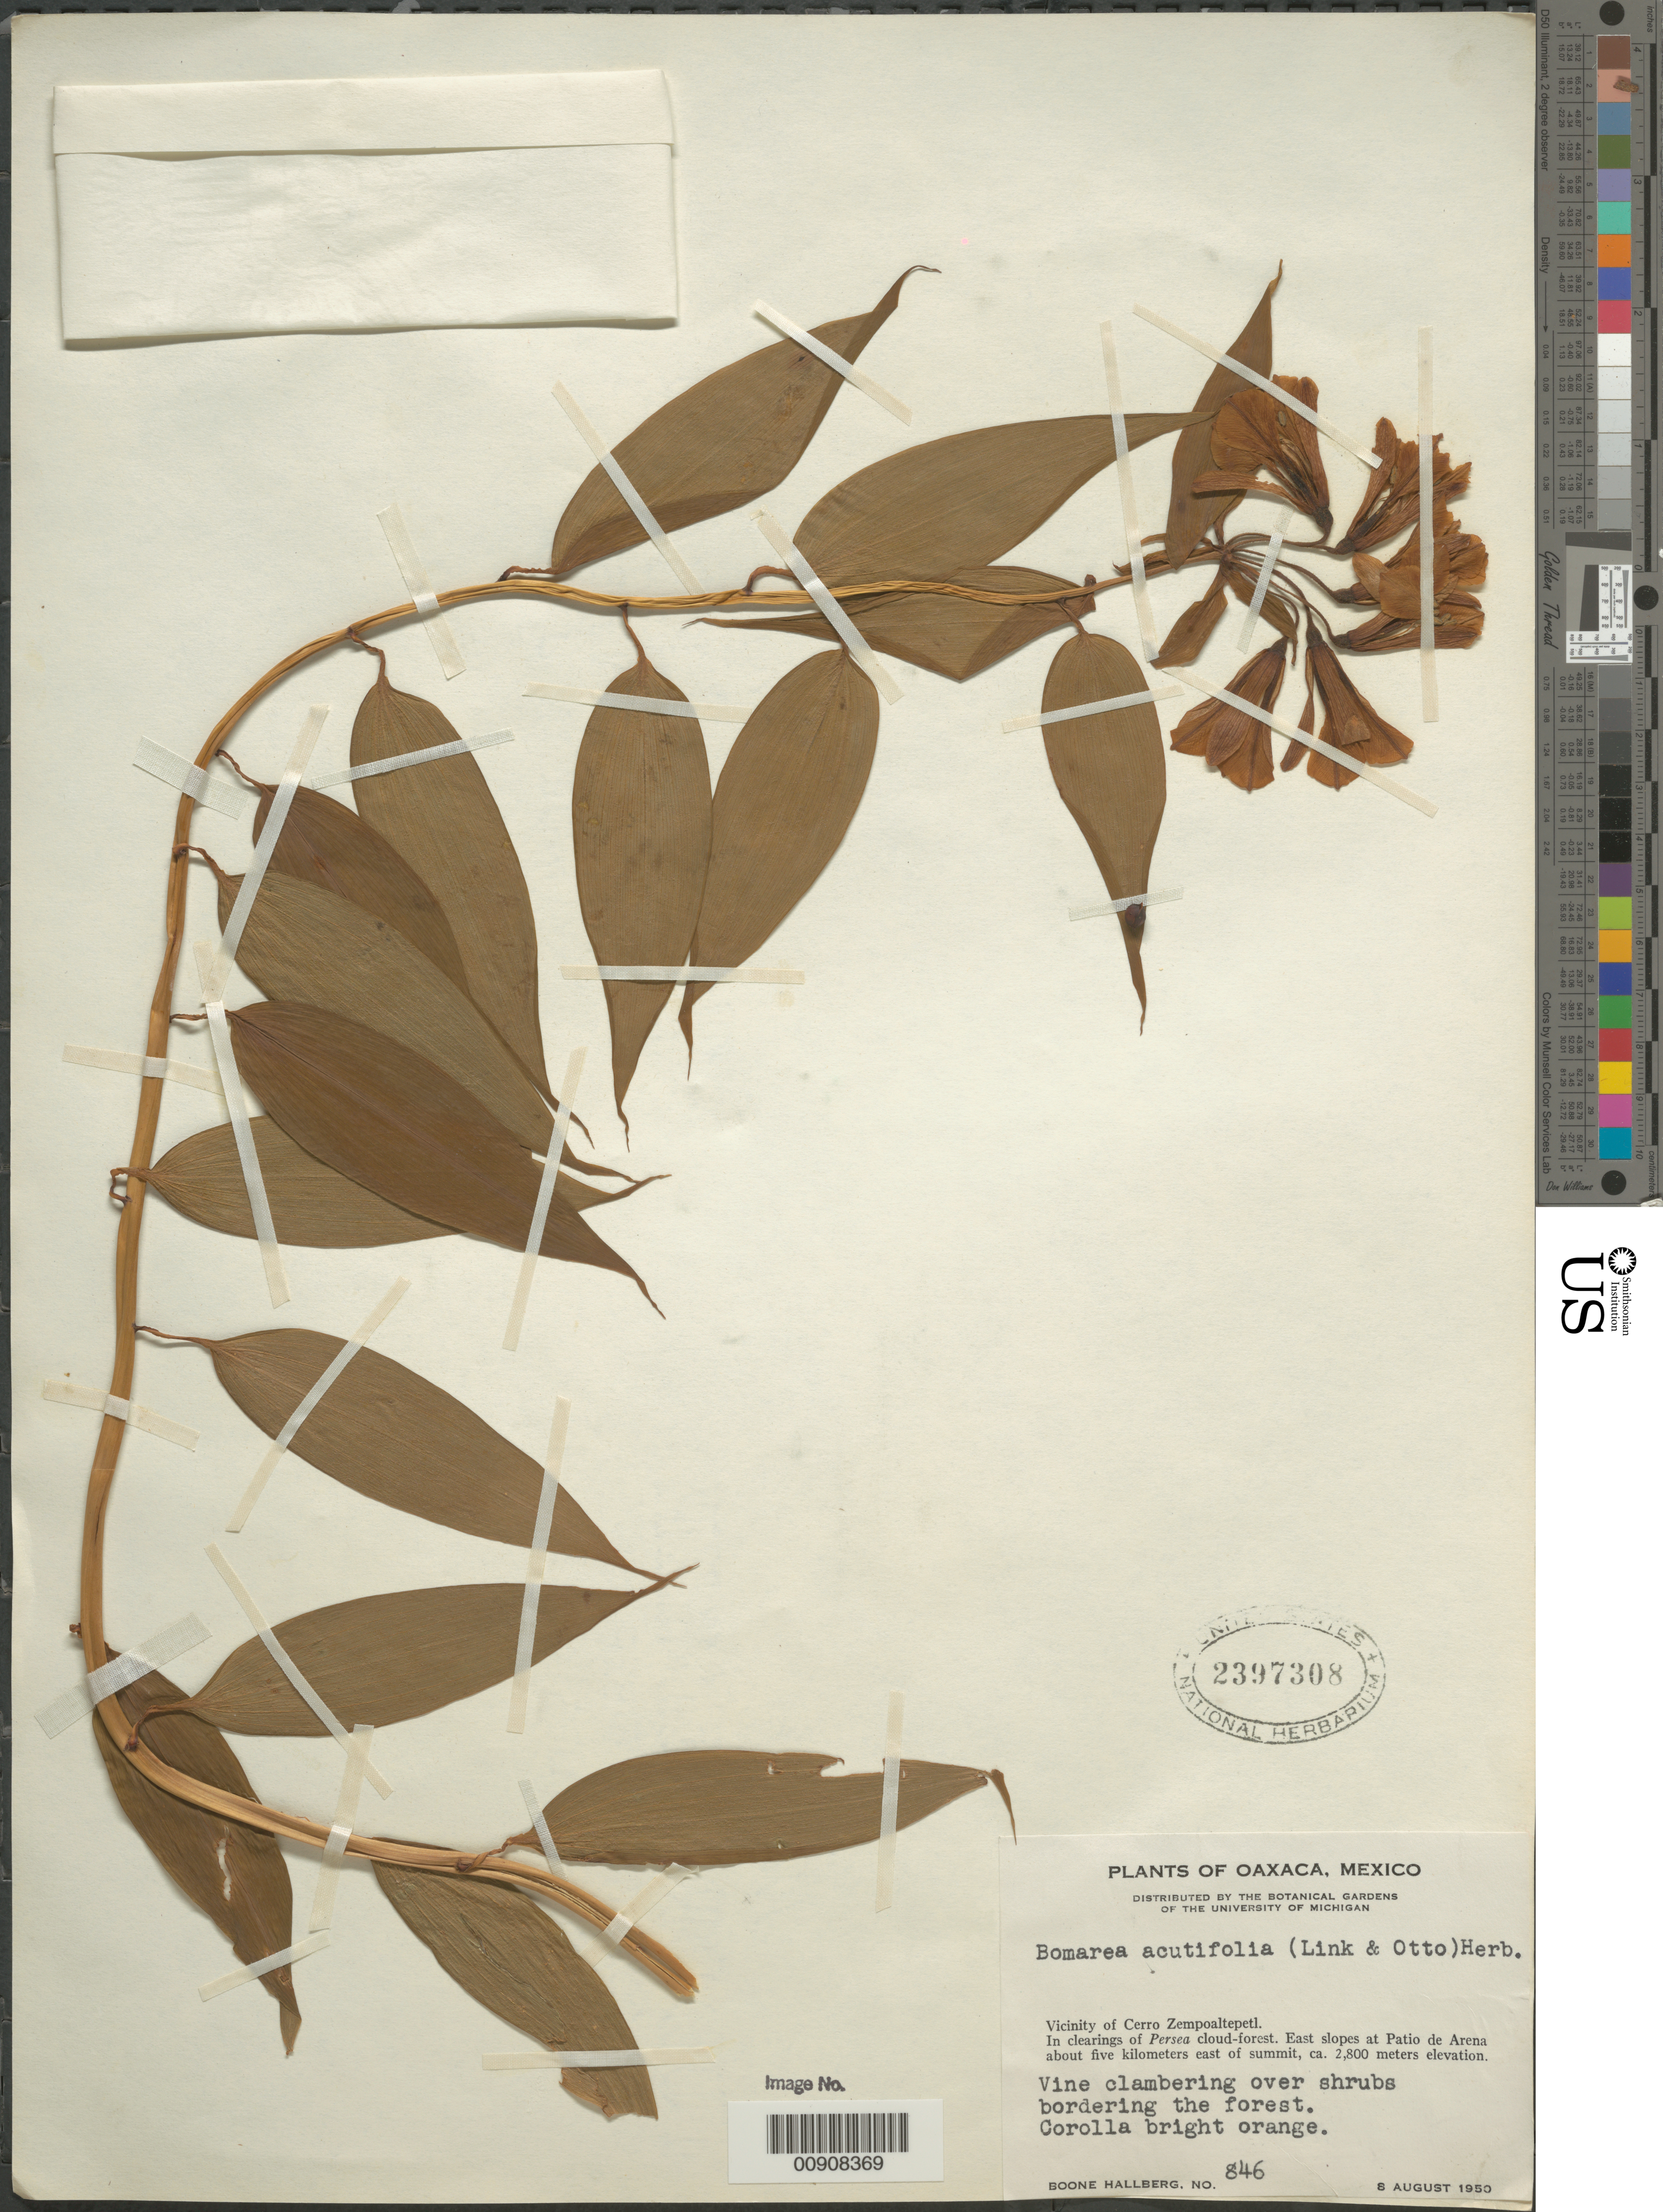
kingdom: Plantae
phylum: Tracheophyta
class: Liliopsida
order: Liliales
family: Alstroemeriaceae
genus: Bomarea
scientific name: Bomarea acutifolia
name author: (Link & Otto) Herb.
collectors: B. Hallberg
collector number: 846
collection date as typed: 05 Aug 1950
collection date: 1950-08-05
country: Mexico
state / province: Oaxaca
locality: Vicinity of Cerro Zempoaltepetl. In clearings of Persea cloud-forest. East slopes at Patio de Arena about five km. east of summit.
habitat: Vine clambering over shrubs bordering the forest. In clearings of Persea cloud-forest.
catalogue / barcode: US 2397308